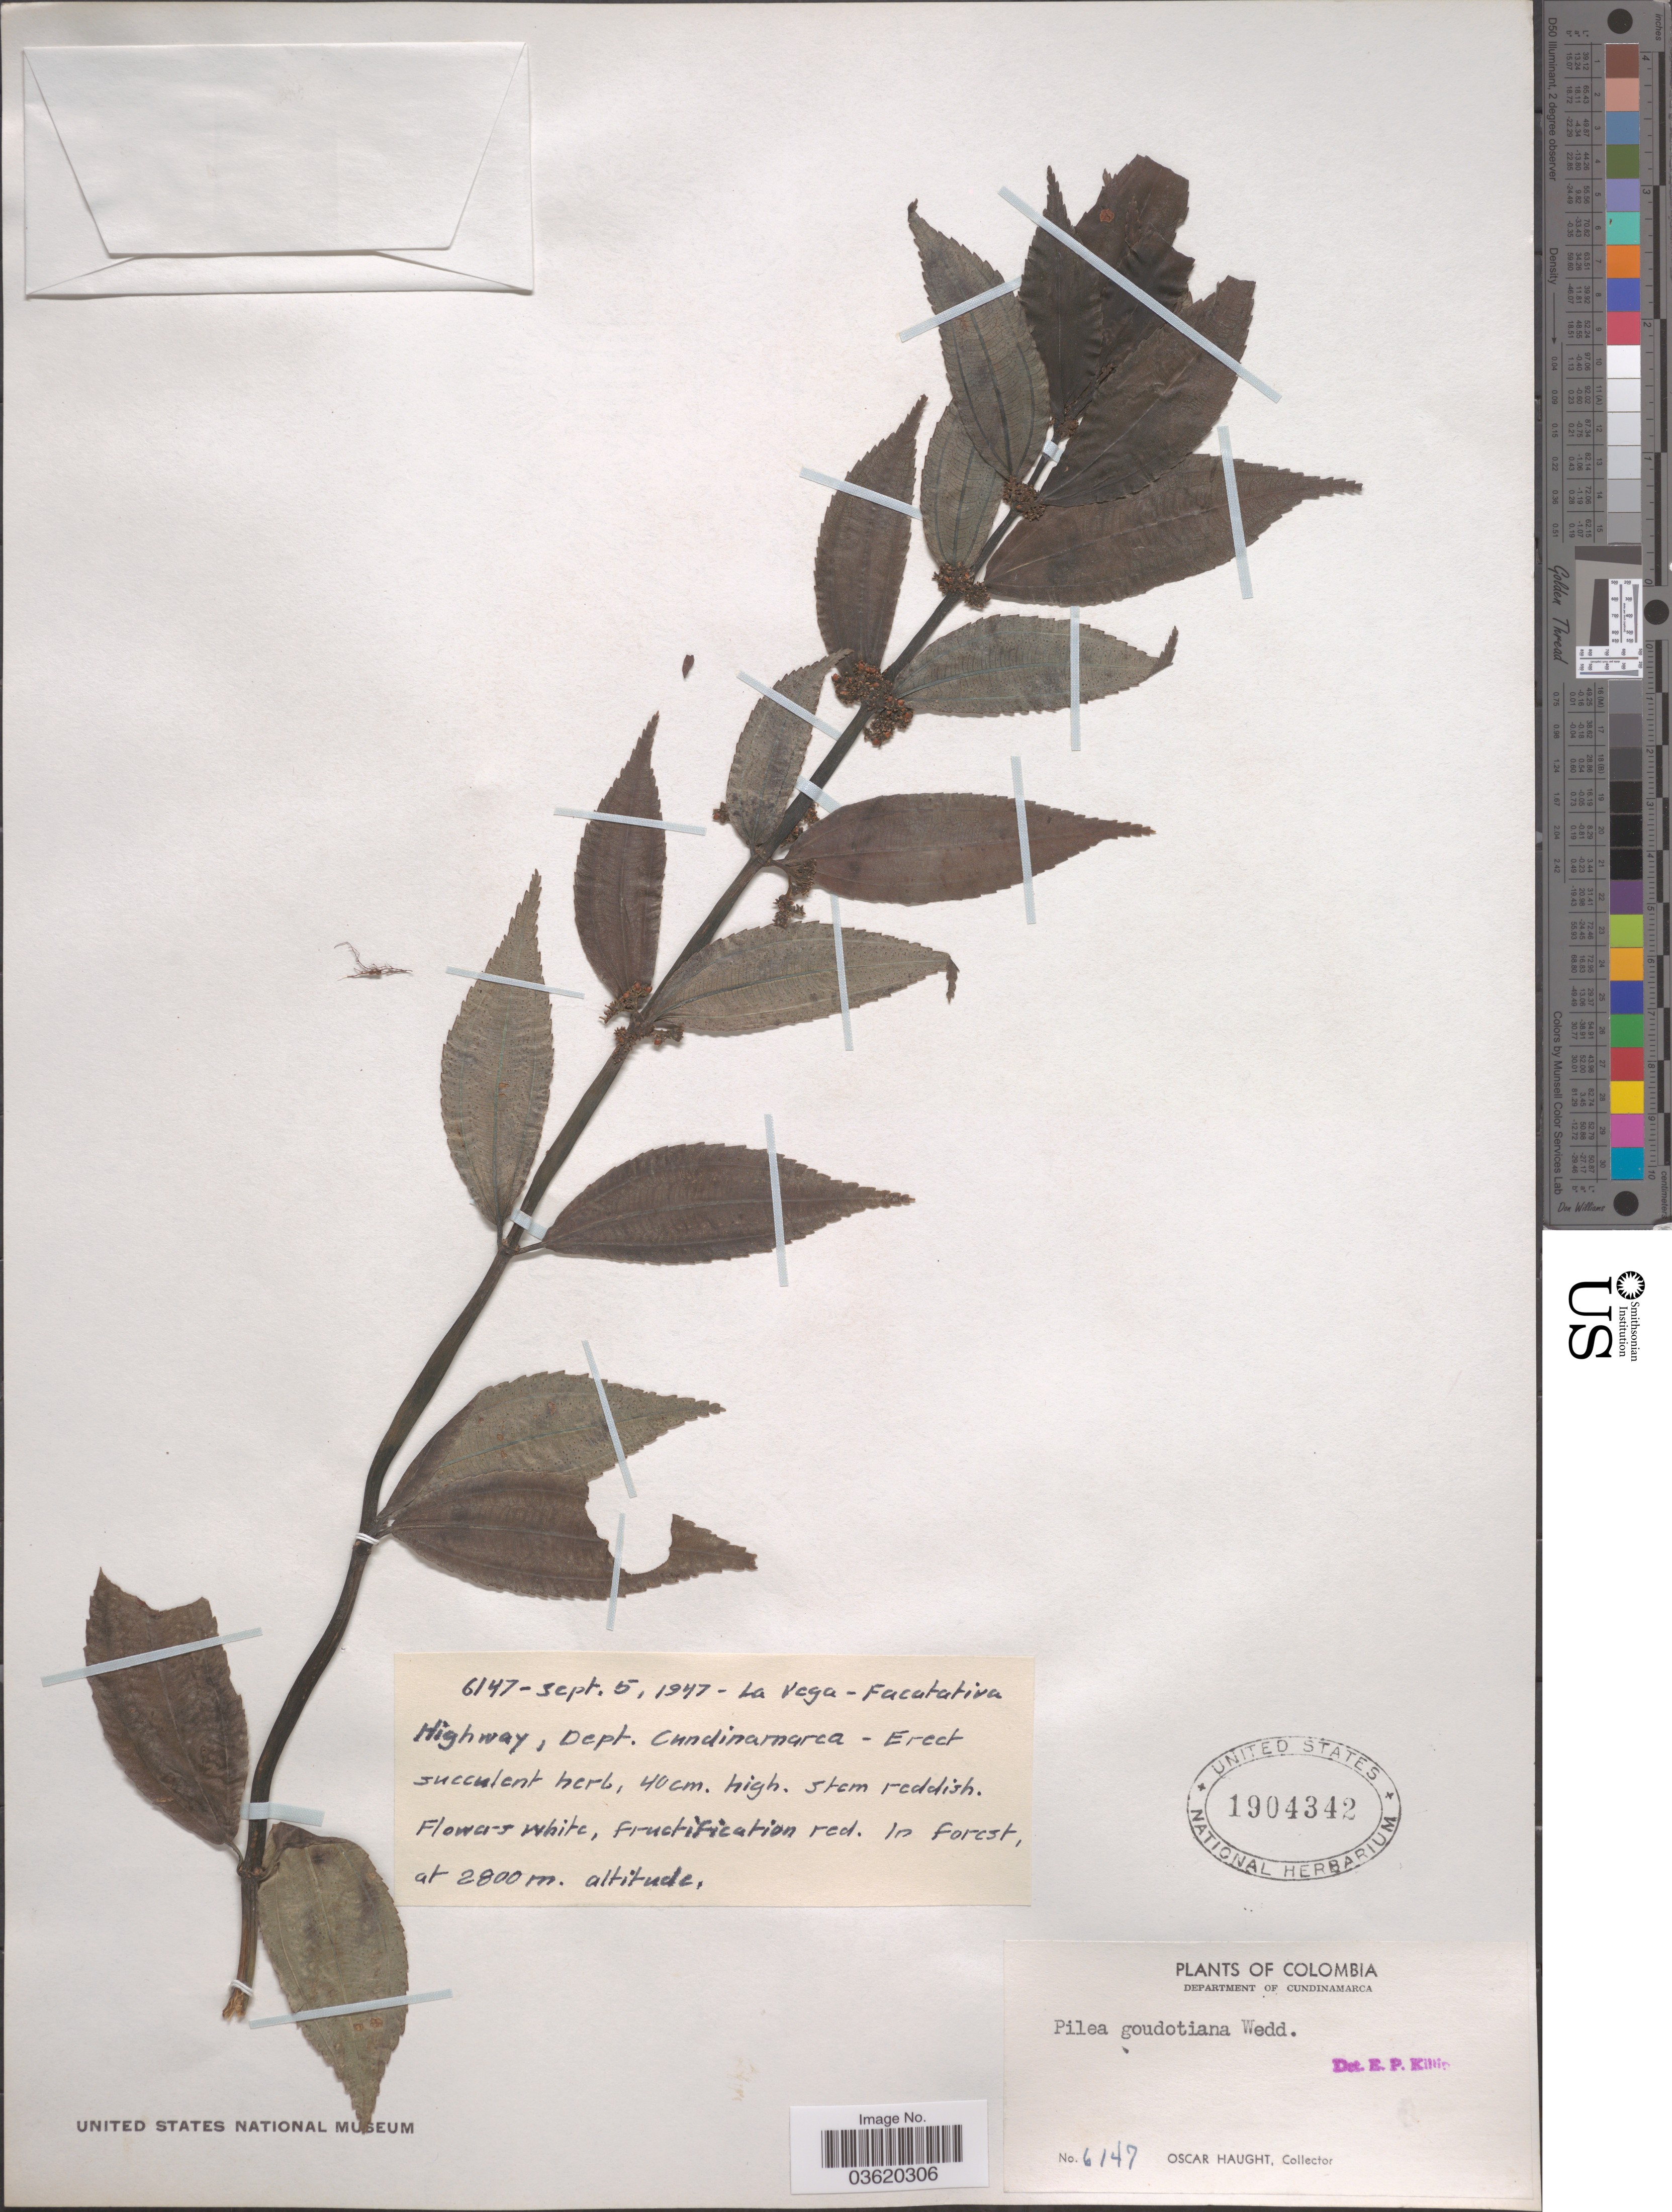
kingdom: Plantae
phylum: Tracheophyta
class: Magnoliopsida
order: Rosales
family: Urticaceae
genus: Pilea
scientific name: Pilea goudotiana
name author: Wedd.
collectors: O. L. Haught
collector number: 6147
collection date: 1947-09-05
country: Colombia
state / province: Cundinamarca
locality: La Vega-Facatativa Highway, Department of Cundinamarca.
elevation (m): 2800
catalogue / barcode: US 1904342